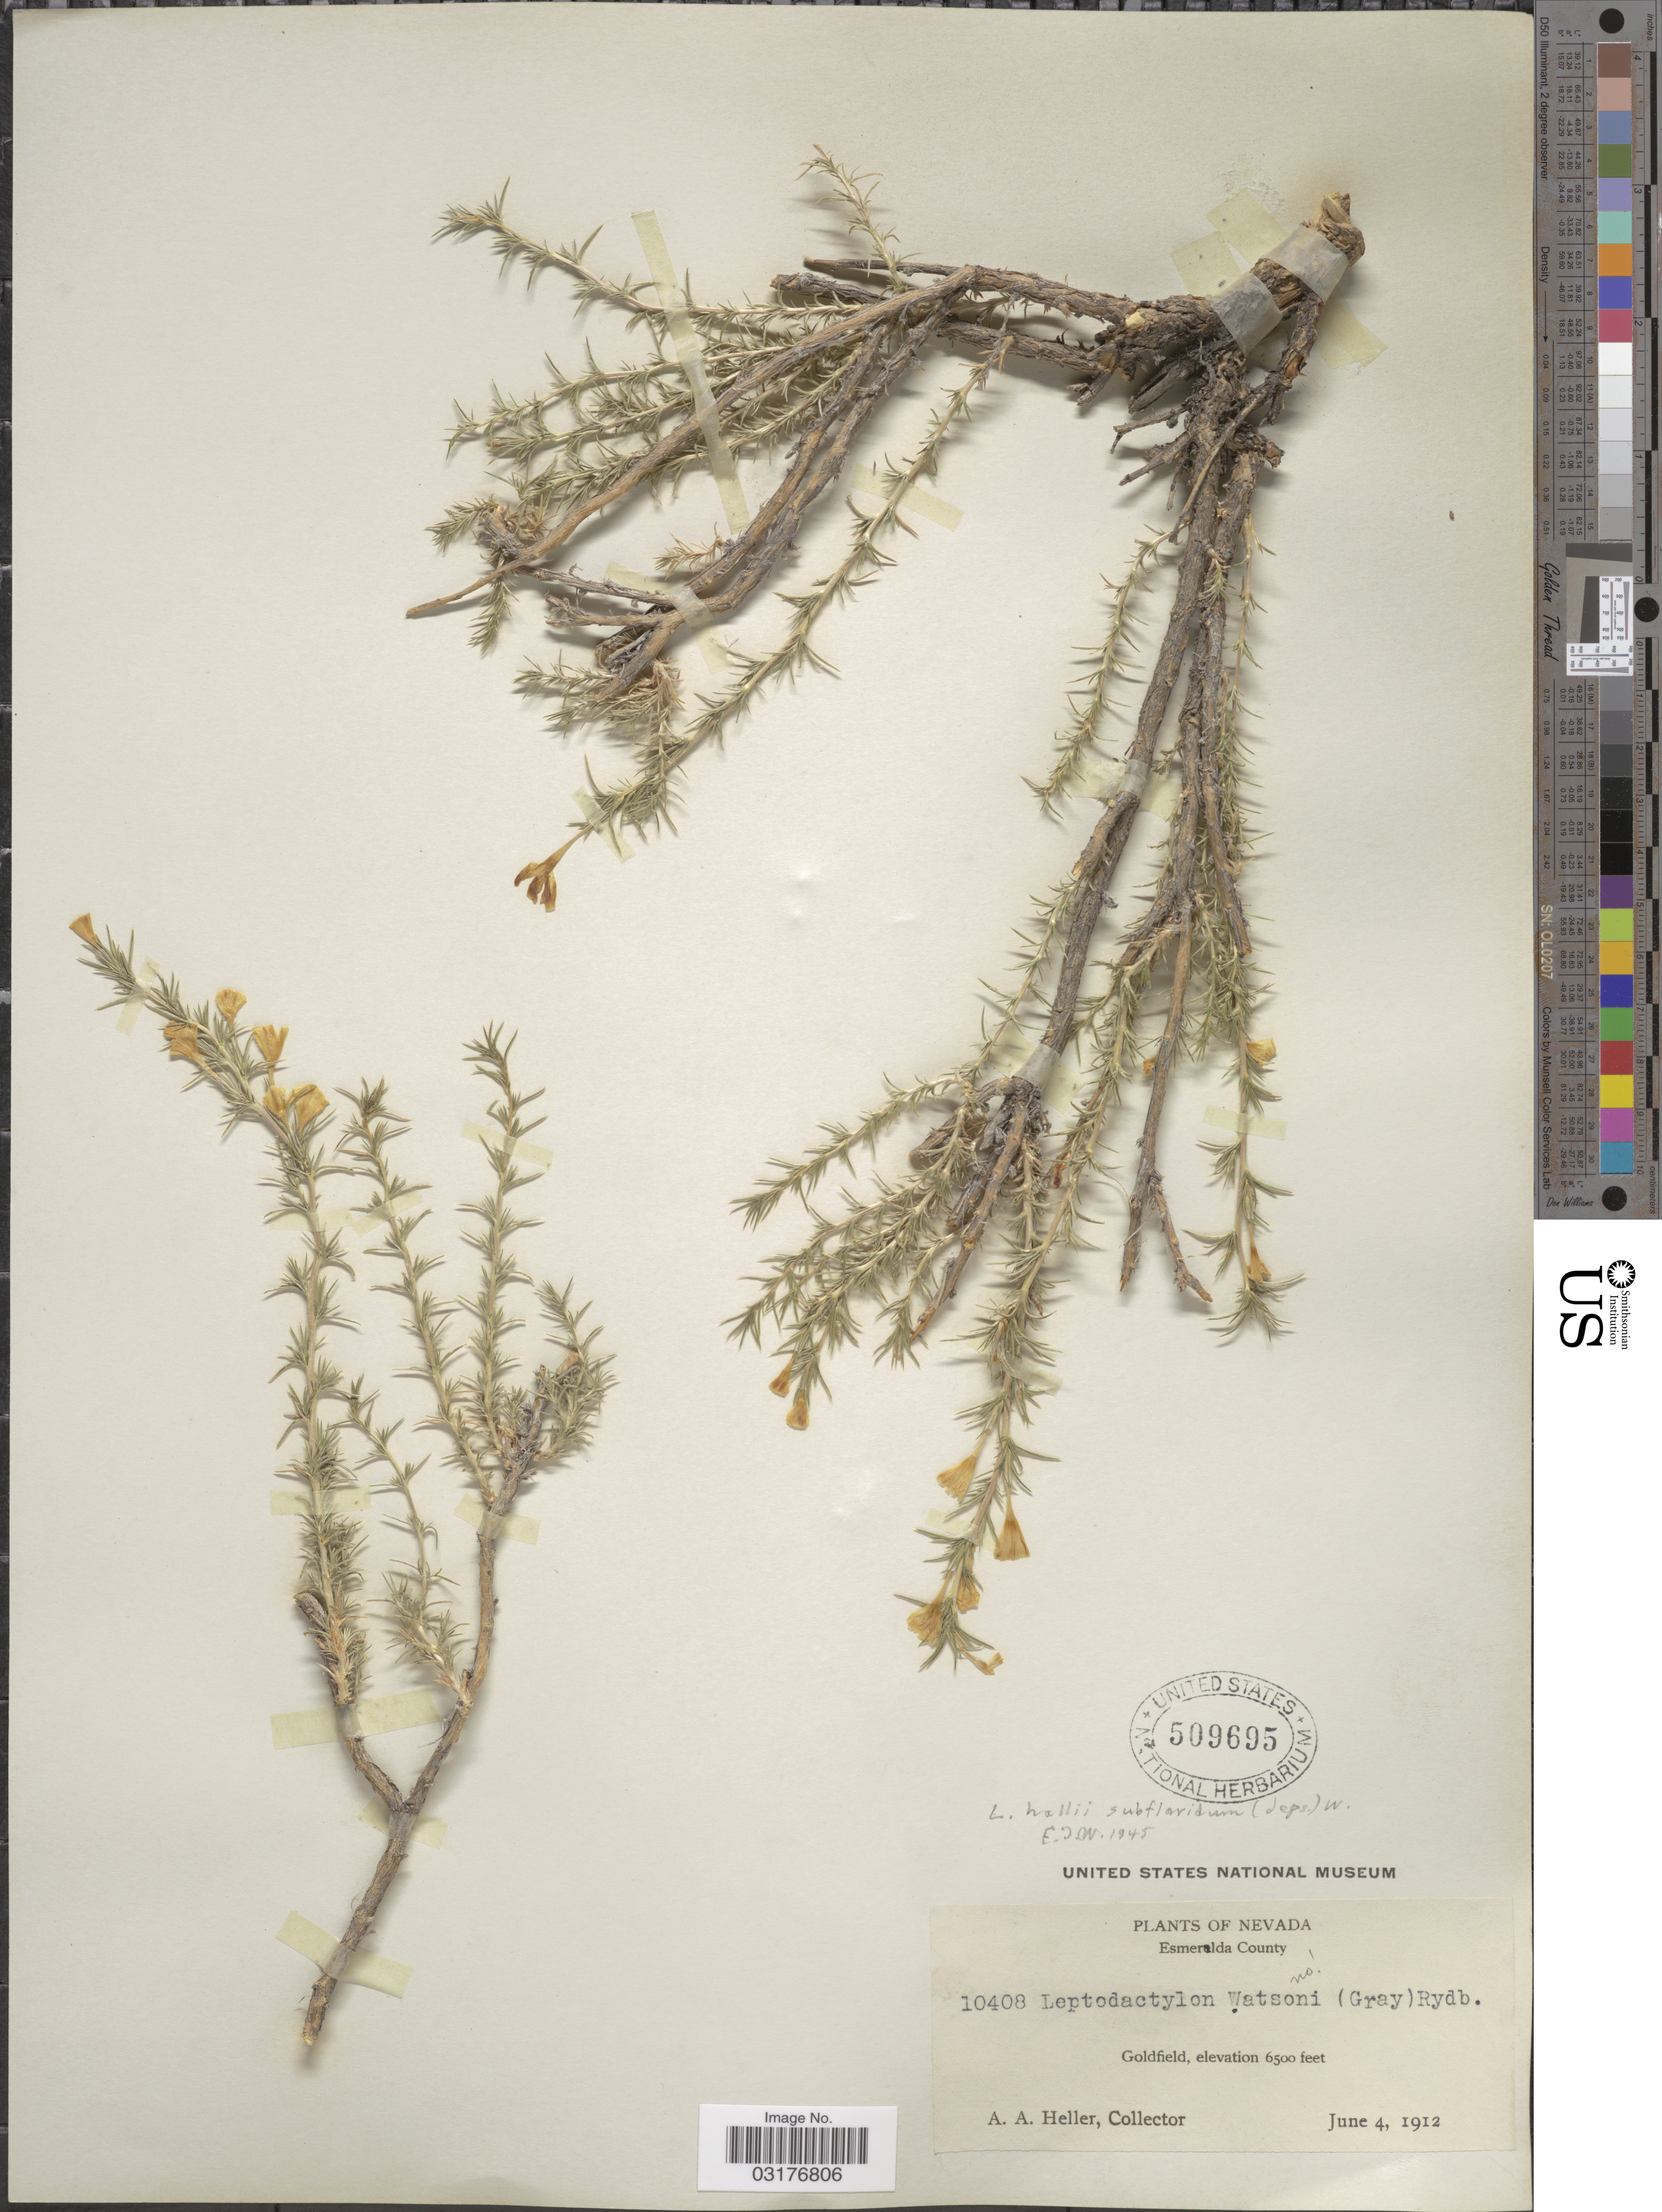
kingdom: Plantae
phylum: Tracheophyta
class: Magnoliopsida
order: Ericales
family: Polemoniaceae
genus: Linanthus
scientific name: Linanthus pungens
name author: (Torr.) J.M. Porter & L.A. Johnson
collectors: A. A. Heller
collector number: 10408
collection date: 1912-06-04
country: United States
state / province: Nevada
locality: Esmeralda County. Goldfield.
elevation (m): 1981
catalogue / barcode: US 509695